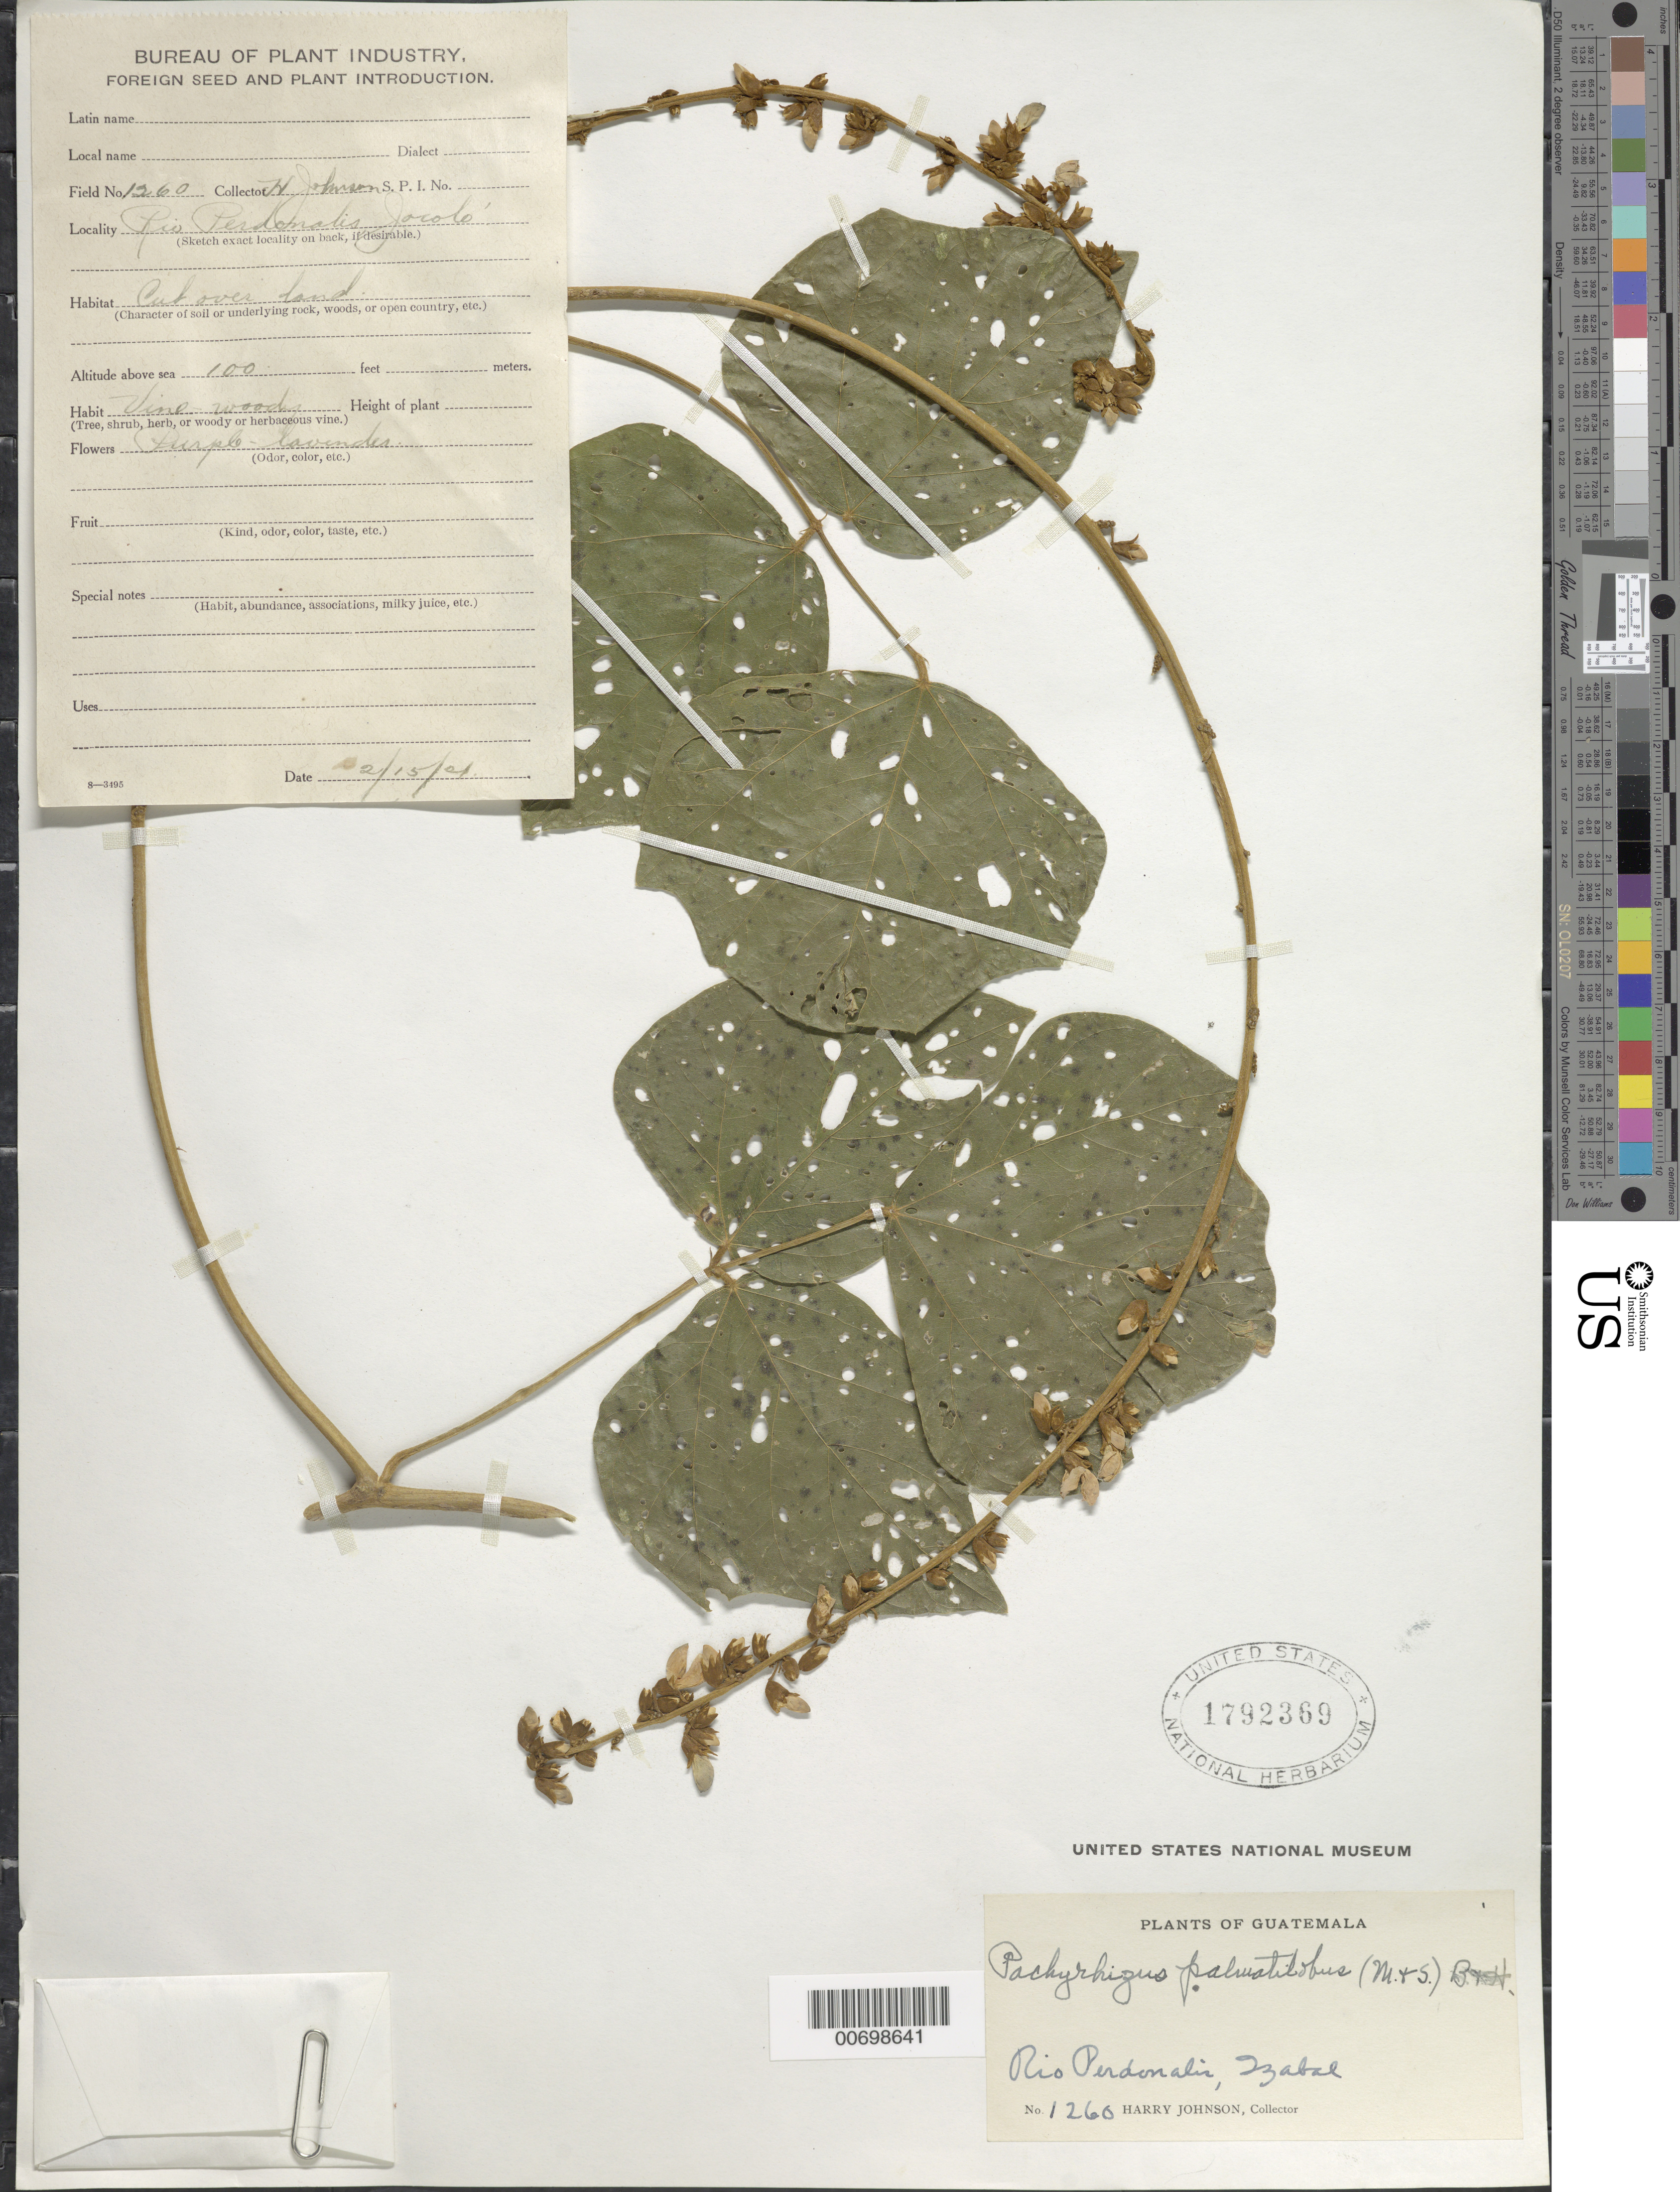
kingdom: Plantae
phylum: Tracheophyta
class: Magnoliopsida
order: Fabales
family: Fabaceae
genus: Pachyrhizus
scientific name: Pachyrhizus vernalis var. typicus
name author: R.T. Clausen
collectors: H. Johnson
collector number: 1260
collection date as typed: Dec 1900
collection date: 1900-12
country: Guatemala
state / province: Izabal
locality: Rio Perdonalis, Jocolo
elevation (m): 30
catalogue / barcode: US 1792369